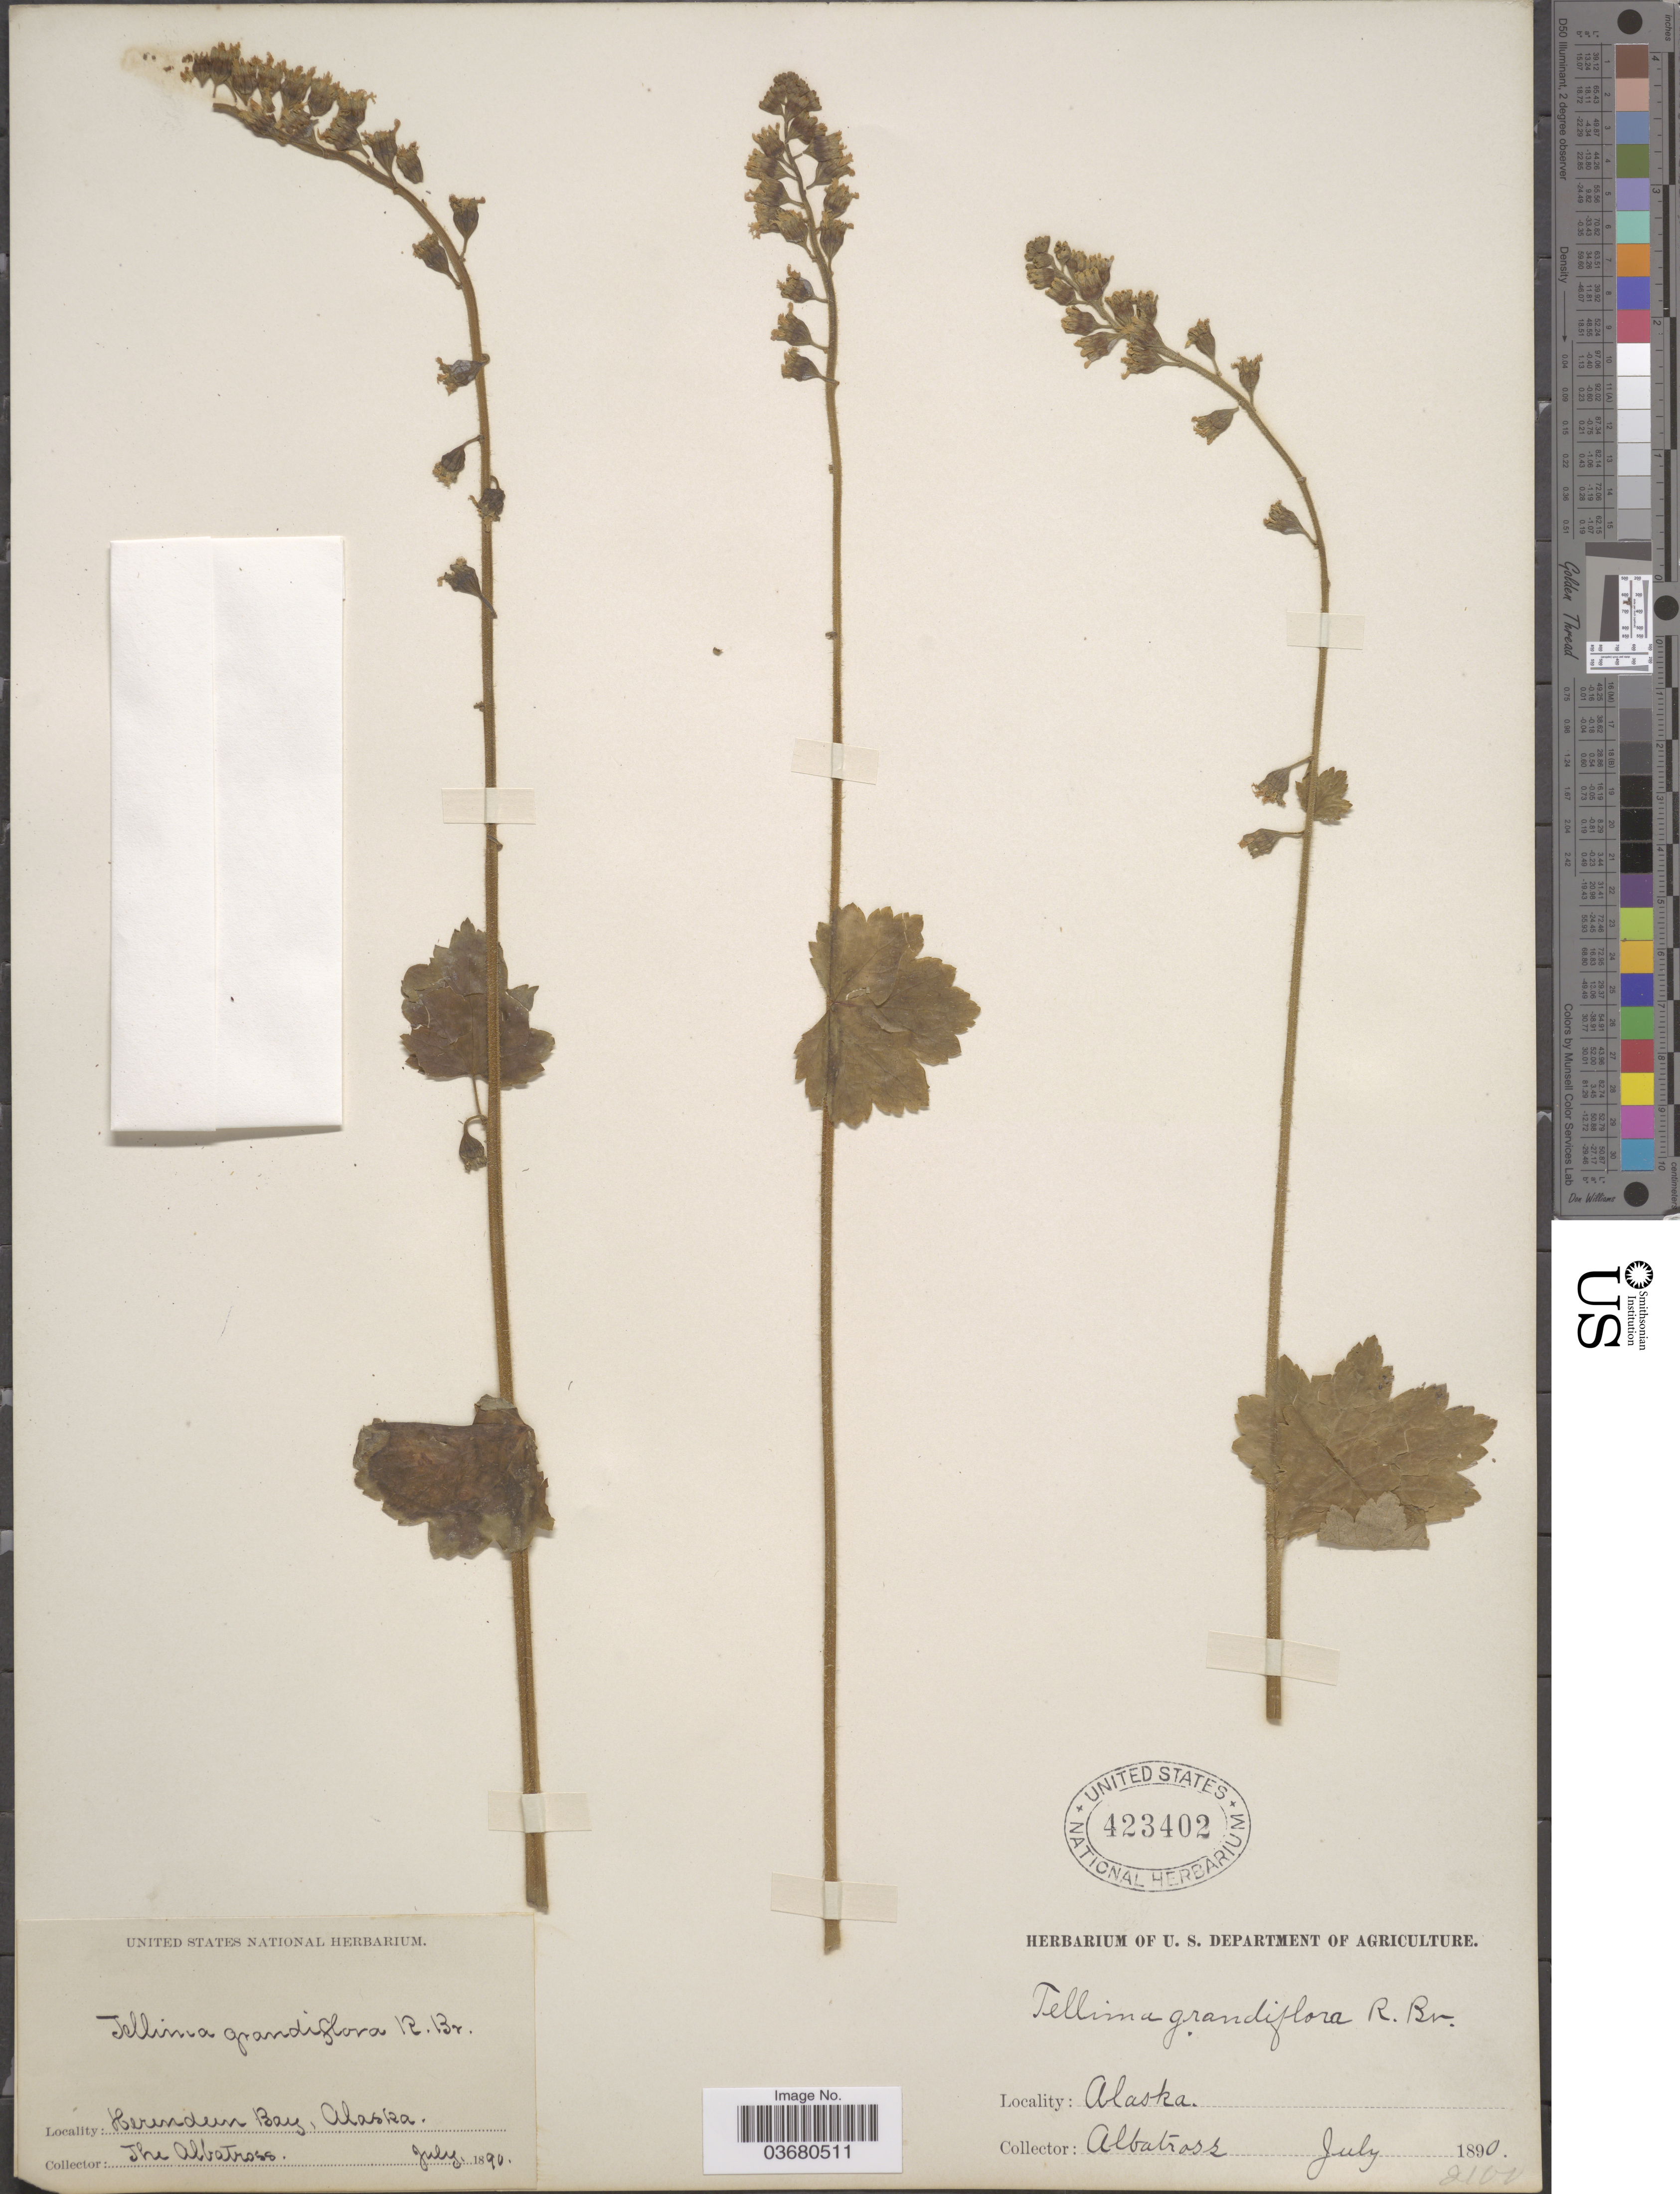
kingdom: Plantae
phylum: Tracheophyta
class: Magnoliopsida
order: Saxifragales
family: Saxifragaceae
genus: Tellima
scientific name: Tellima grandiflora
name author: (Pursh) Douglas ex Lindl.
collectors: "The Albatross"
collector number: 2100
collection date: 1890-07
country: United States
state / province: Alaska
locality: Herendeen Bay.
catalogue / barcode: US 423402